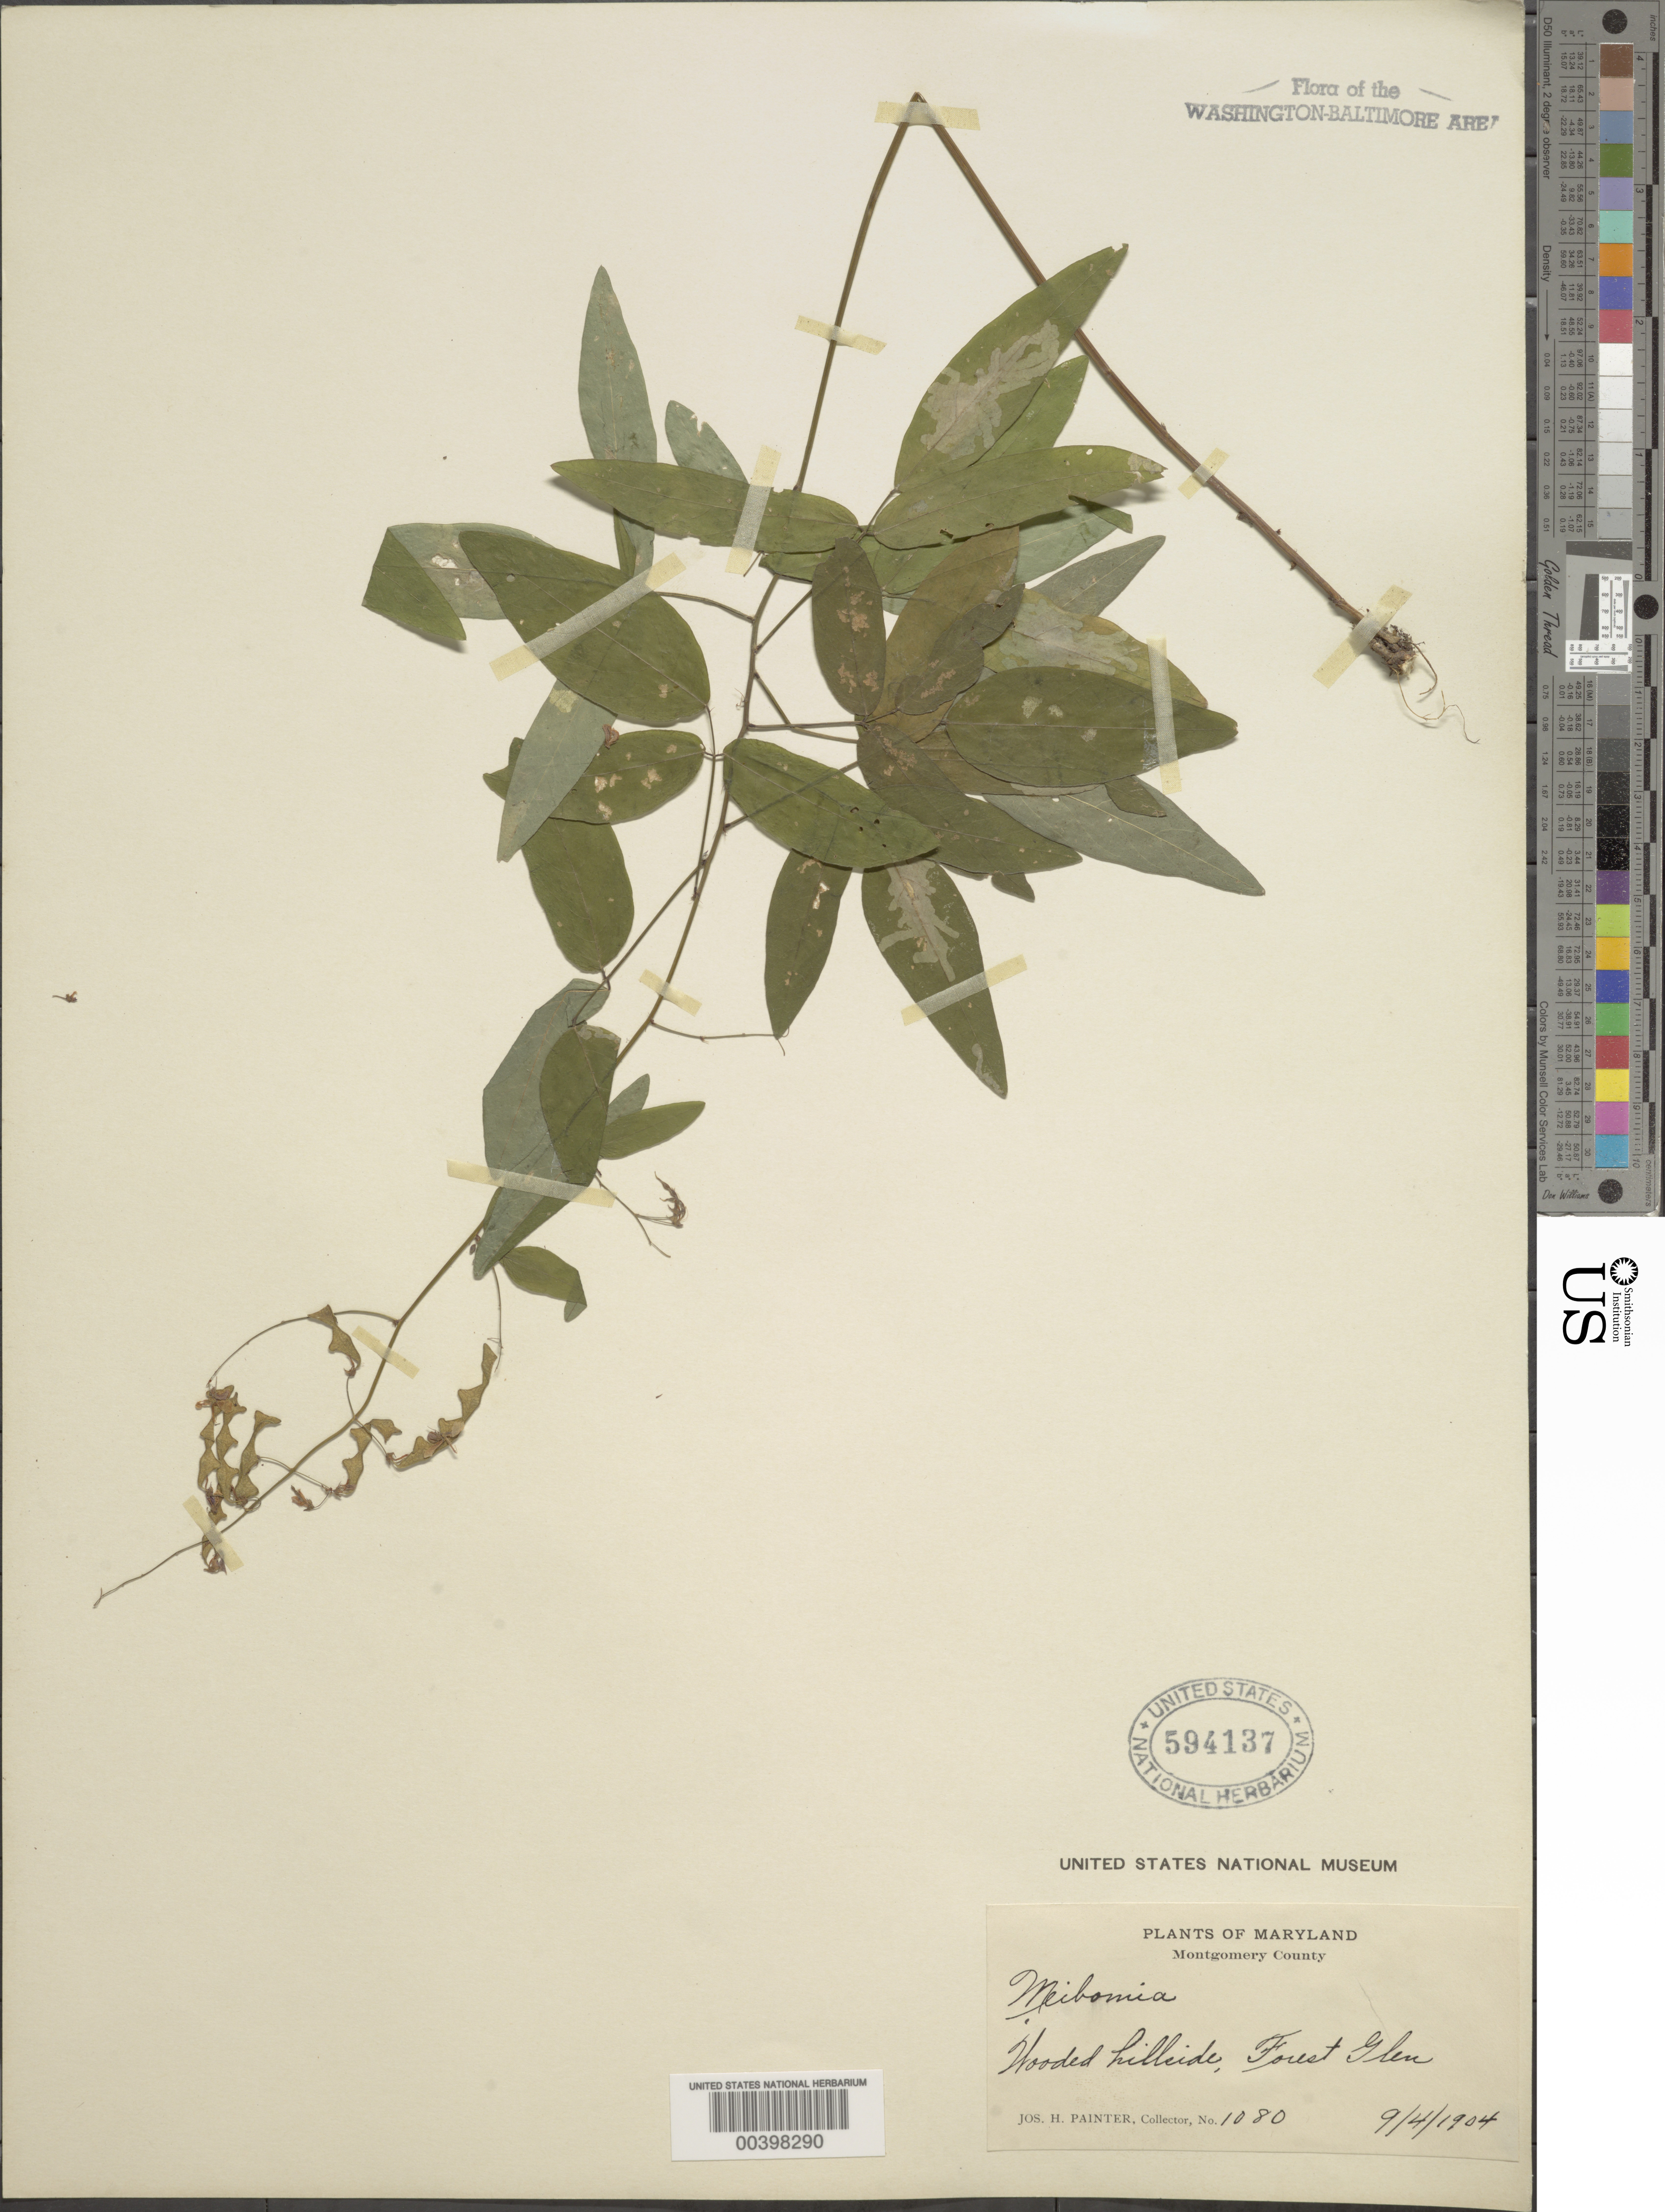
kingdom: Plantae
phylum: Tracheophyta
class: Magnoliopsida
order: Fabales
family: Fabaceae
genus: Desmodium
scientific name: Desmodium paniculatum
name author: (L.) DC.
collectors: J. H. Painter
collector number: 1080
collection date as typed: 04 Sep 1904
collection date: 1904-09-04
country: United States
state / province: Maryland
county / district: Montgomery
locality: Forest Glen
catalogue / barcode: US 594137